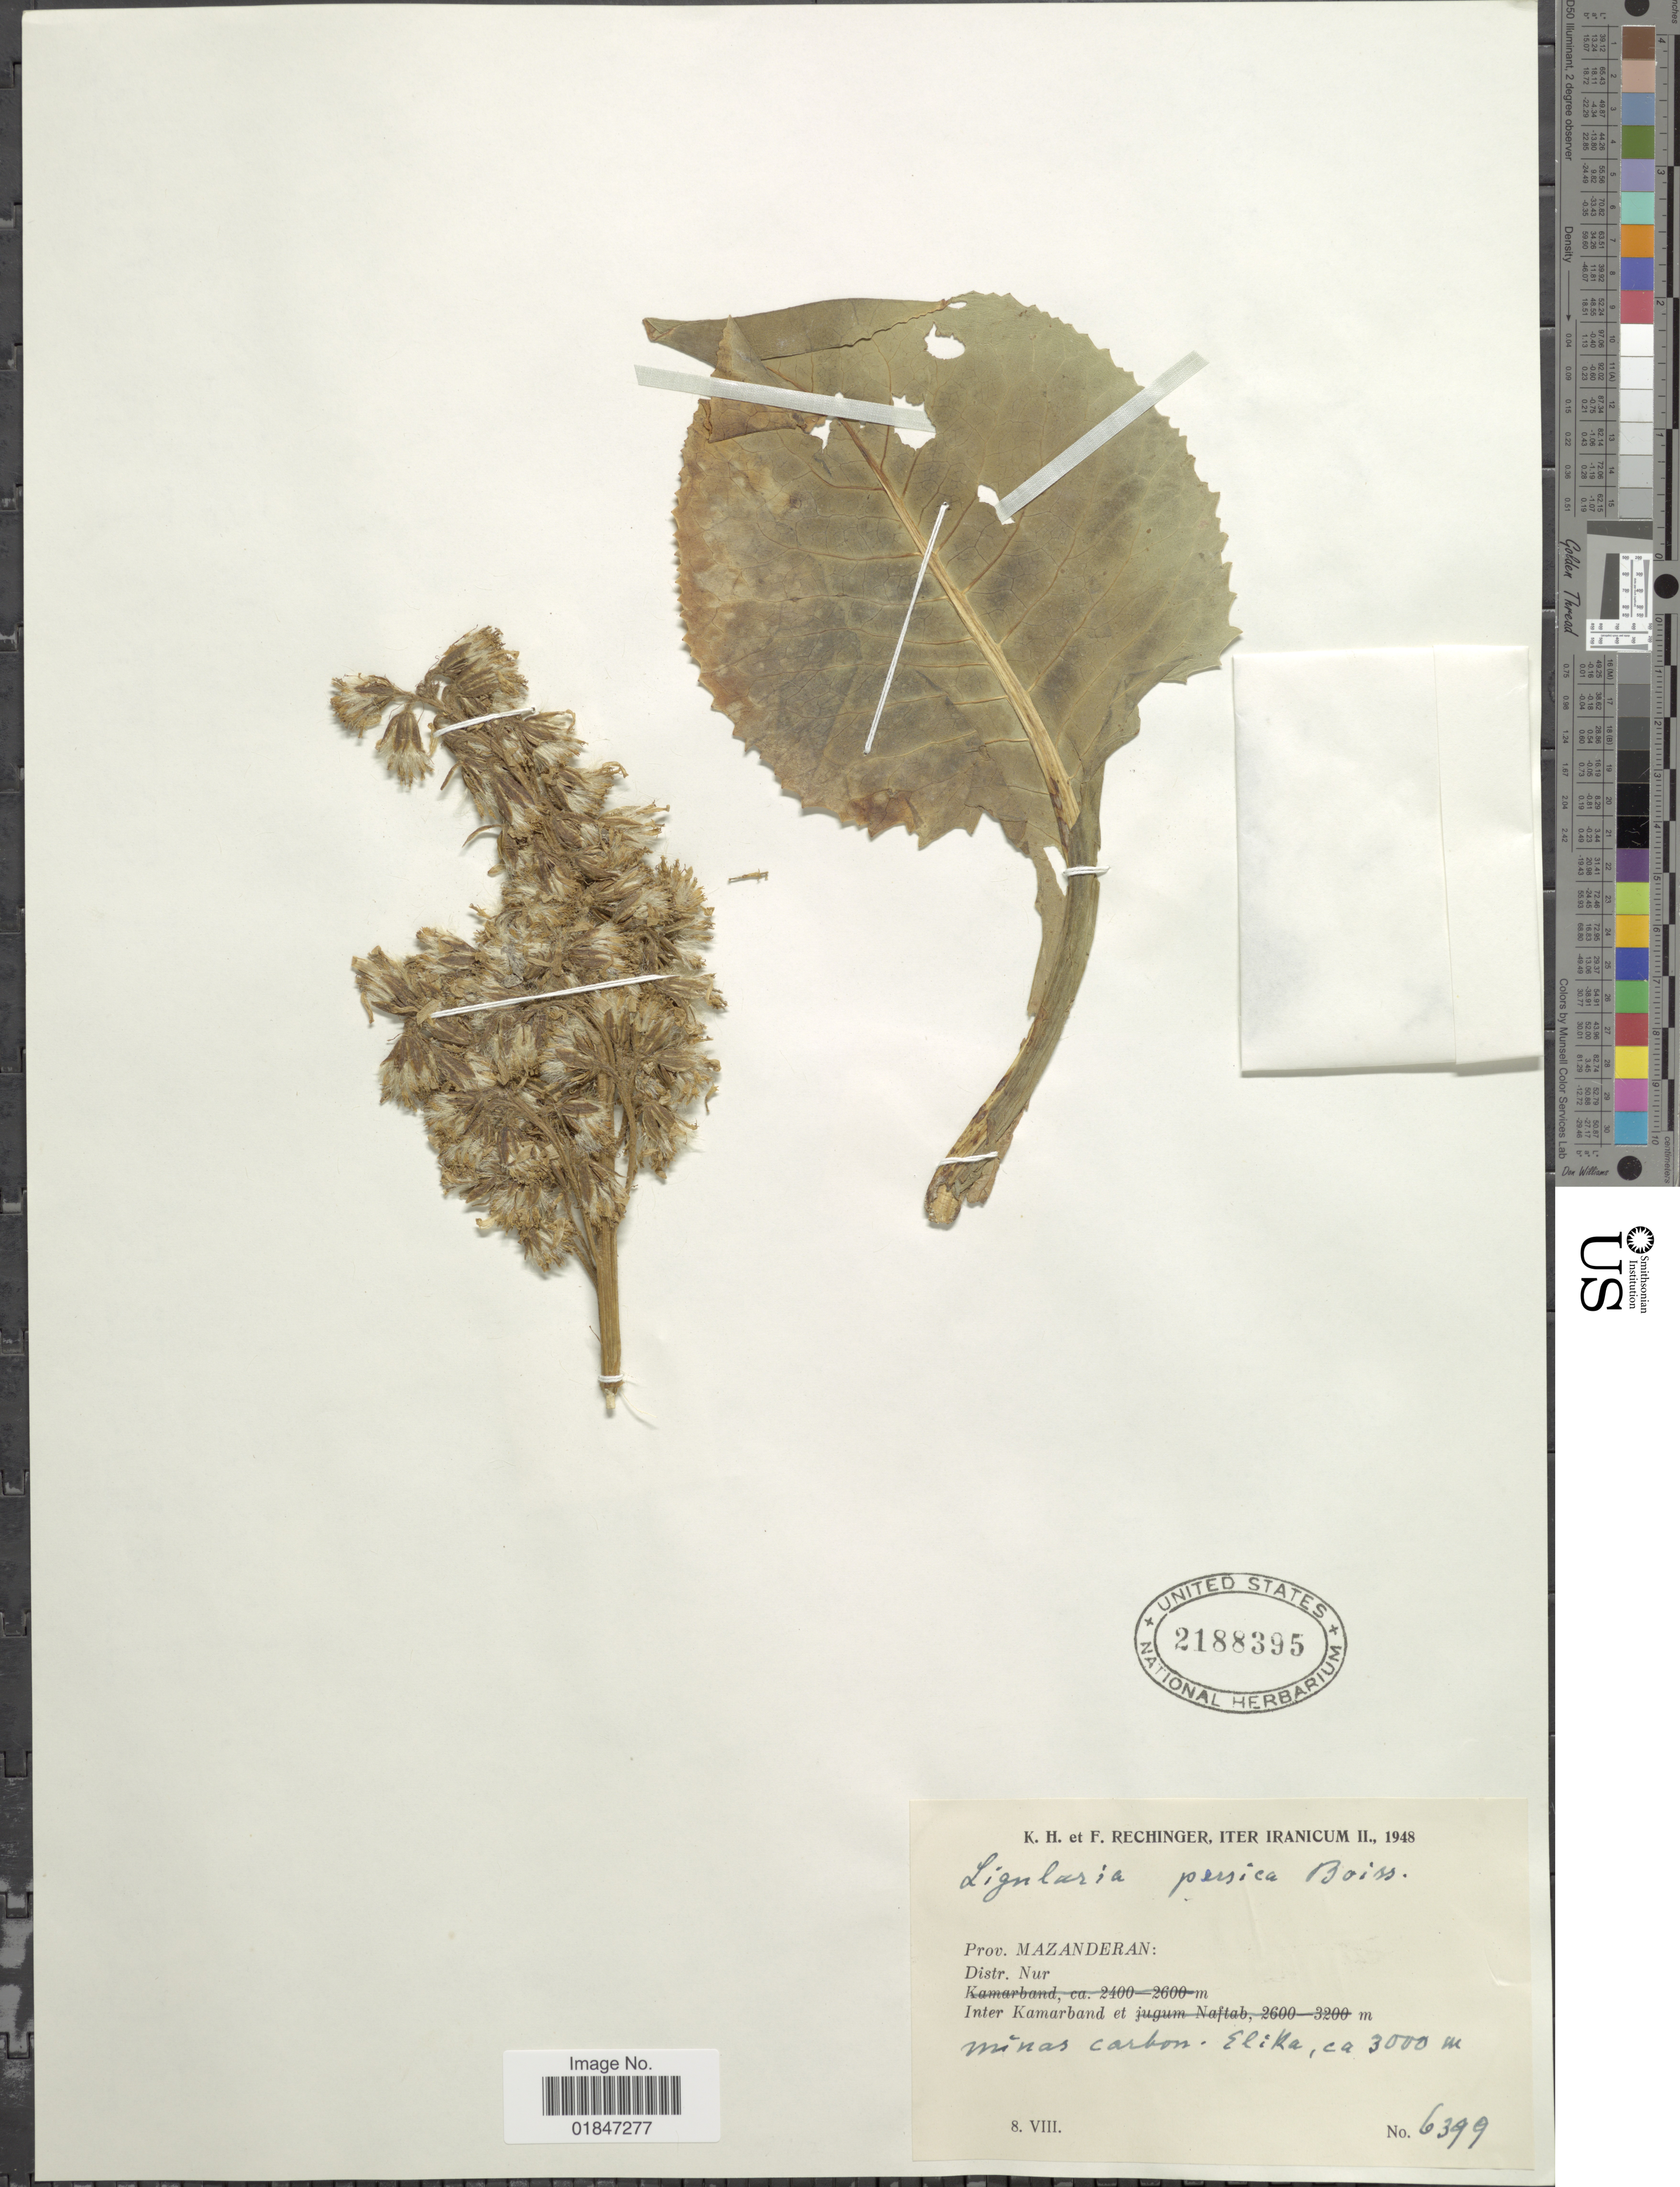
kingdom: Plantae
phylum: Tracheophyta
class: Magnoliopsida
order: Asterales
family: Asteraceae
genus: Ligularia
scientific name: Ligularia persica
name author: Boiss.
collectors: K. H. Rechinger & F. Rechinger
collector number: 6399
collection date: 1948-08-08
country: Iran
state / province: Mazandaran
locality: Prov. Mazandaran, Distr. Nur. minas carbon.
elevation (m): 3000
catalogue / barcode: US 2188395